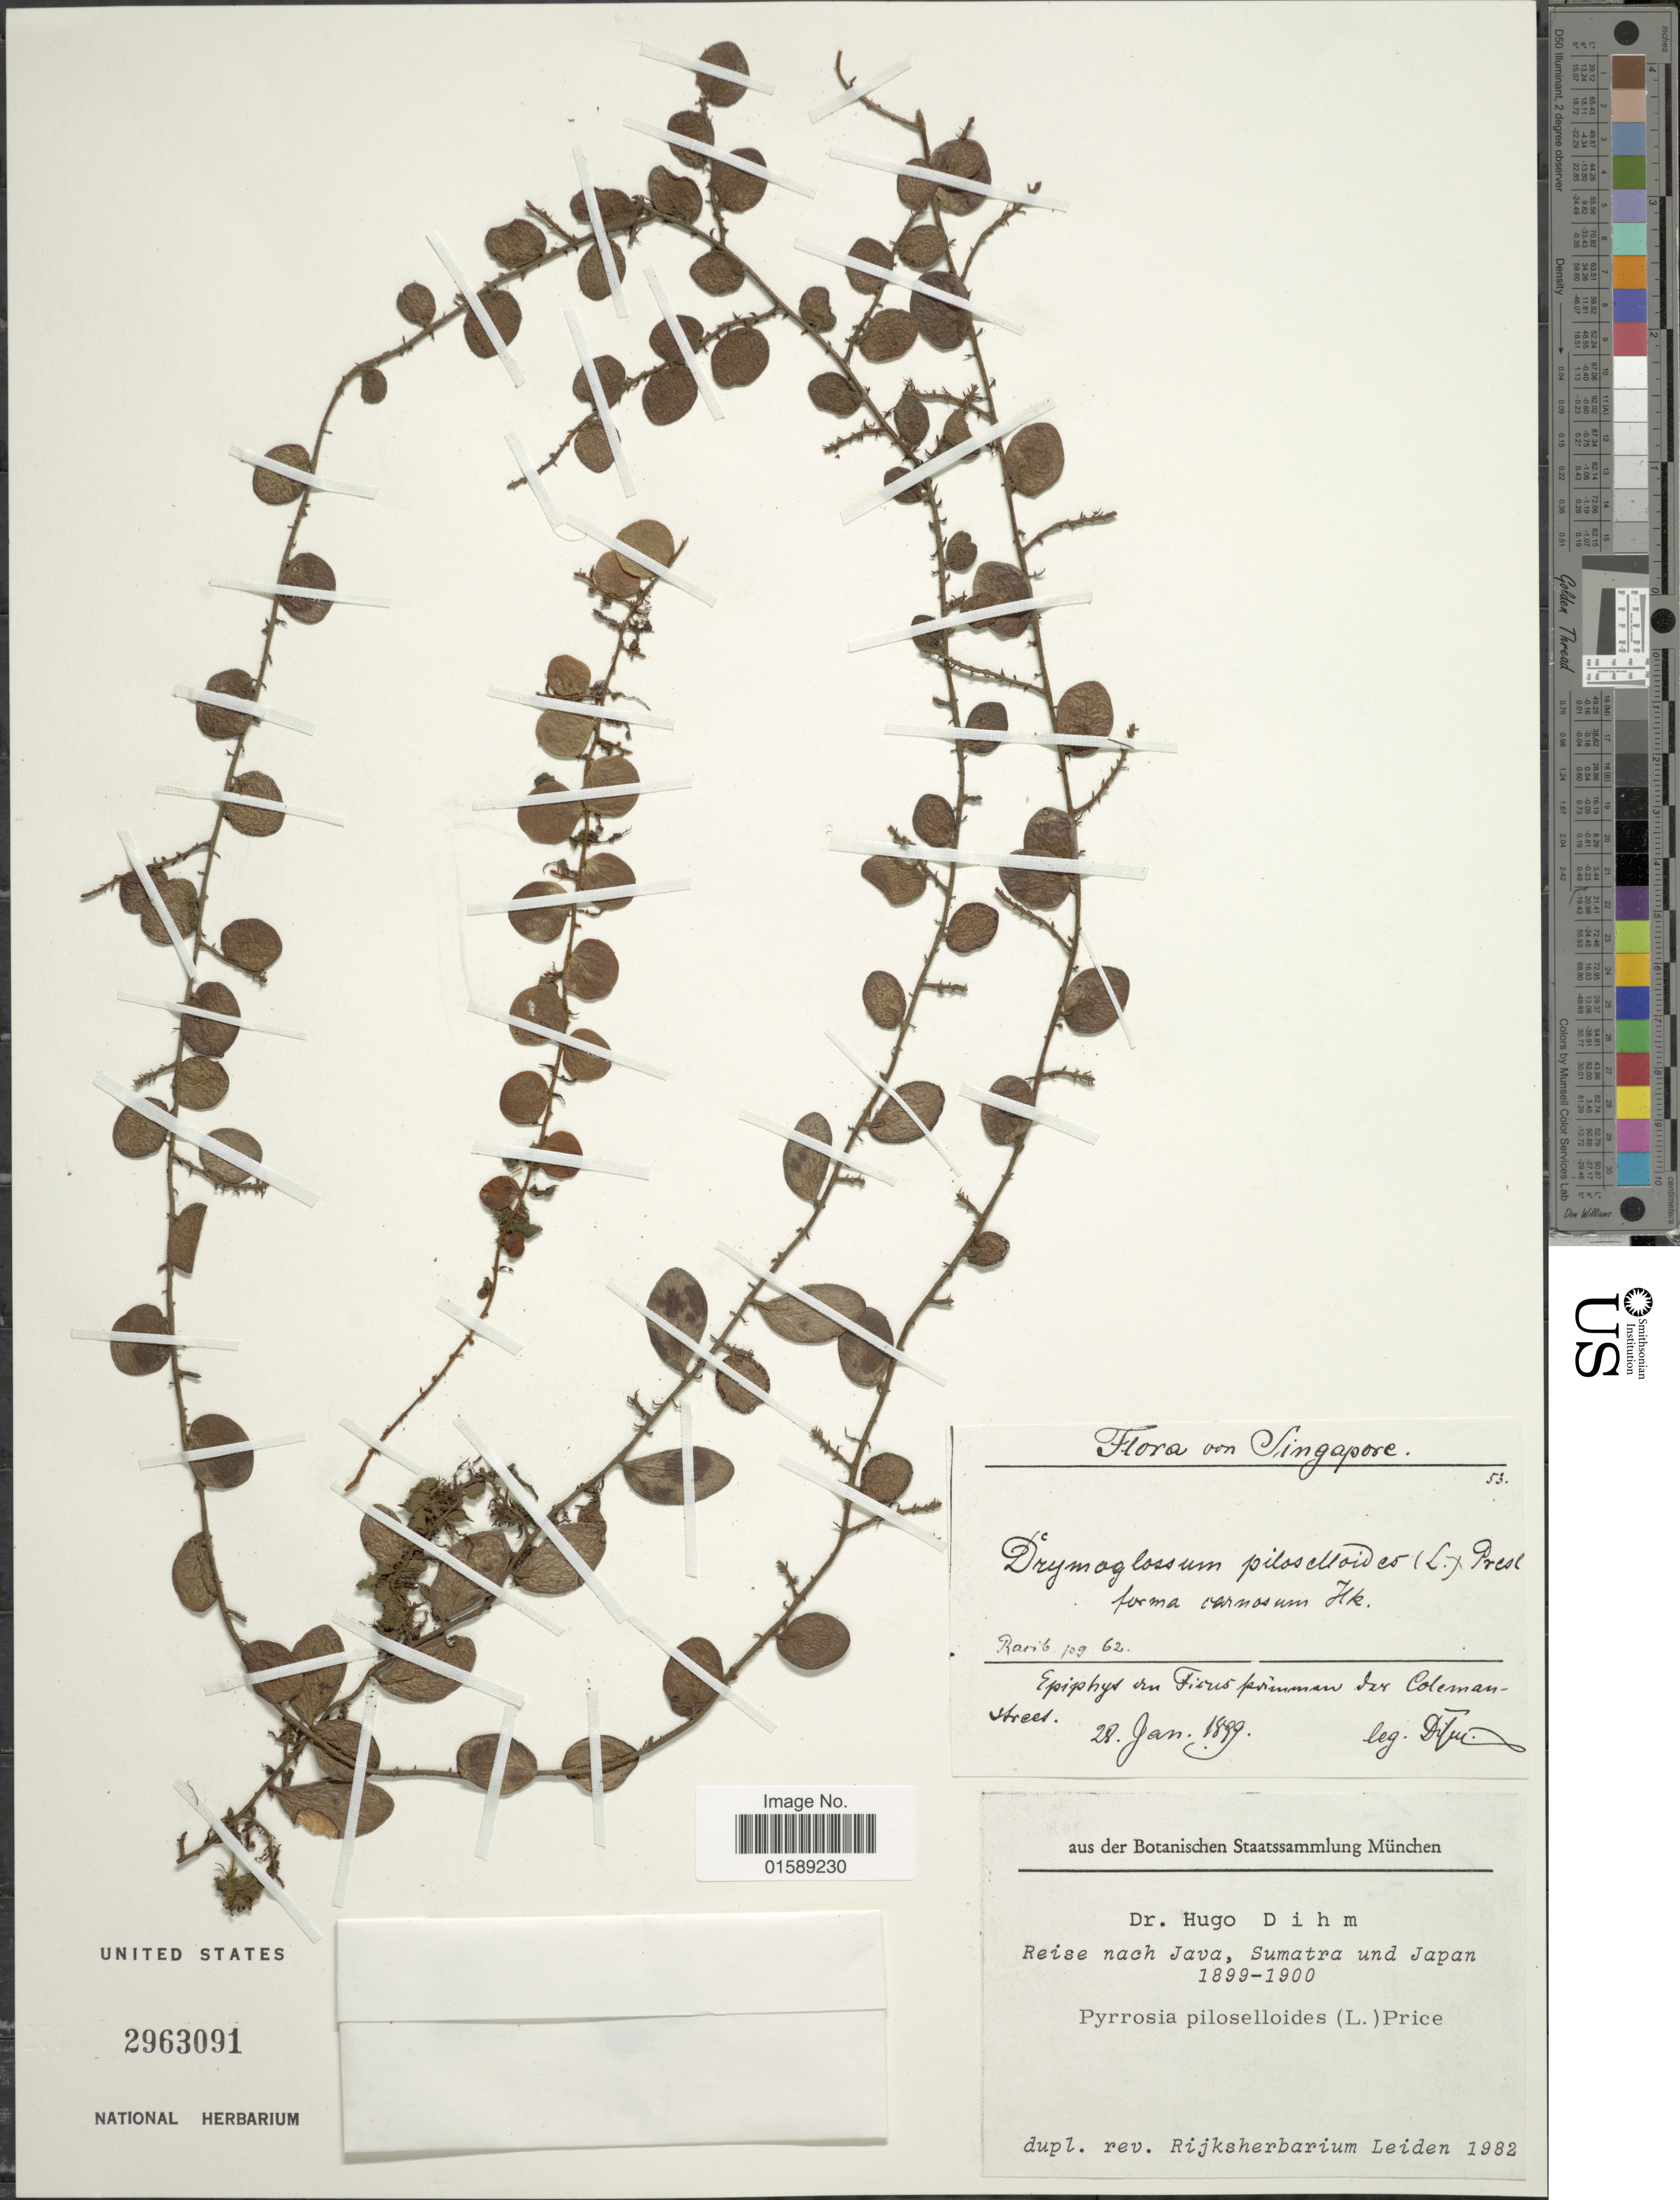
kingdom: Plantae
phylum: Tracheophyta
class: Polypodiopsida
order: Polypodiales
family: Polypodiaceae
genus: Pyrrosia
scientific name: Pyrrosia piloselloides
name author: (L.) M.G. Price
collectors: H. Dihm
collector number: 53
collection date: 1899-01-28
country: Indonesia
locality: Java, Sumatra und Japan. F [illegible text] prim [illegible text] der Colemanstreet, Singapore. [interpreted]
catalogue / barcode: US 2963091